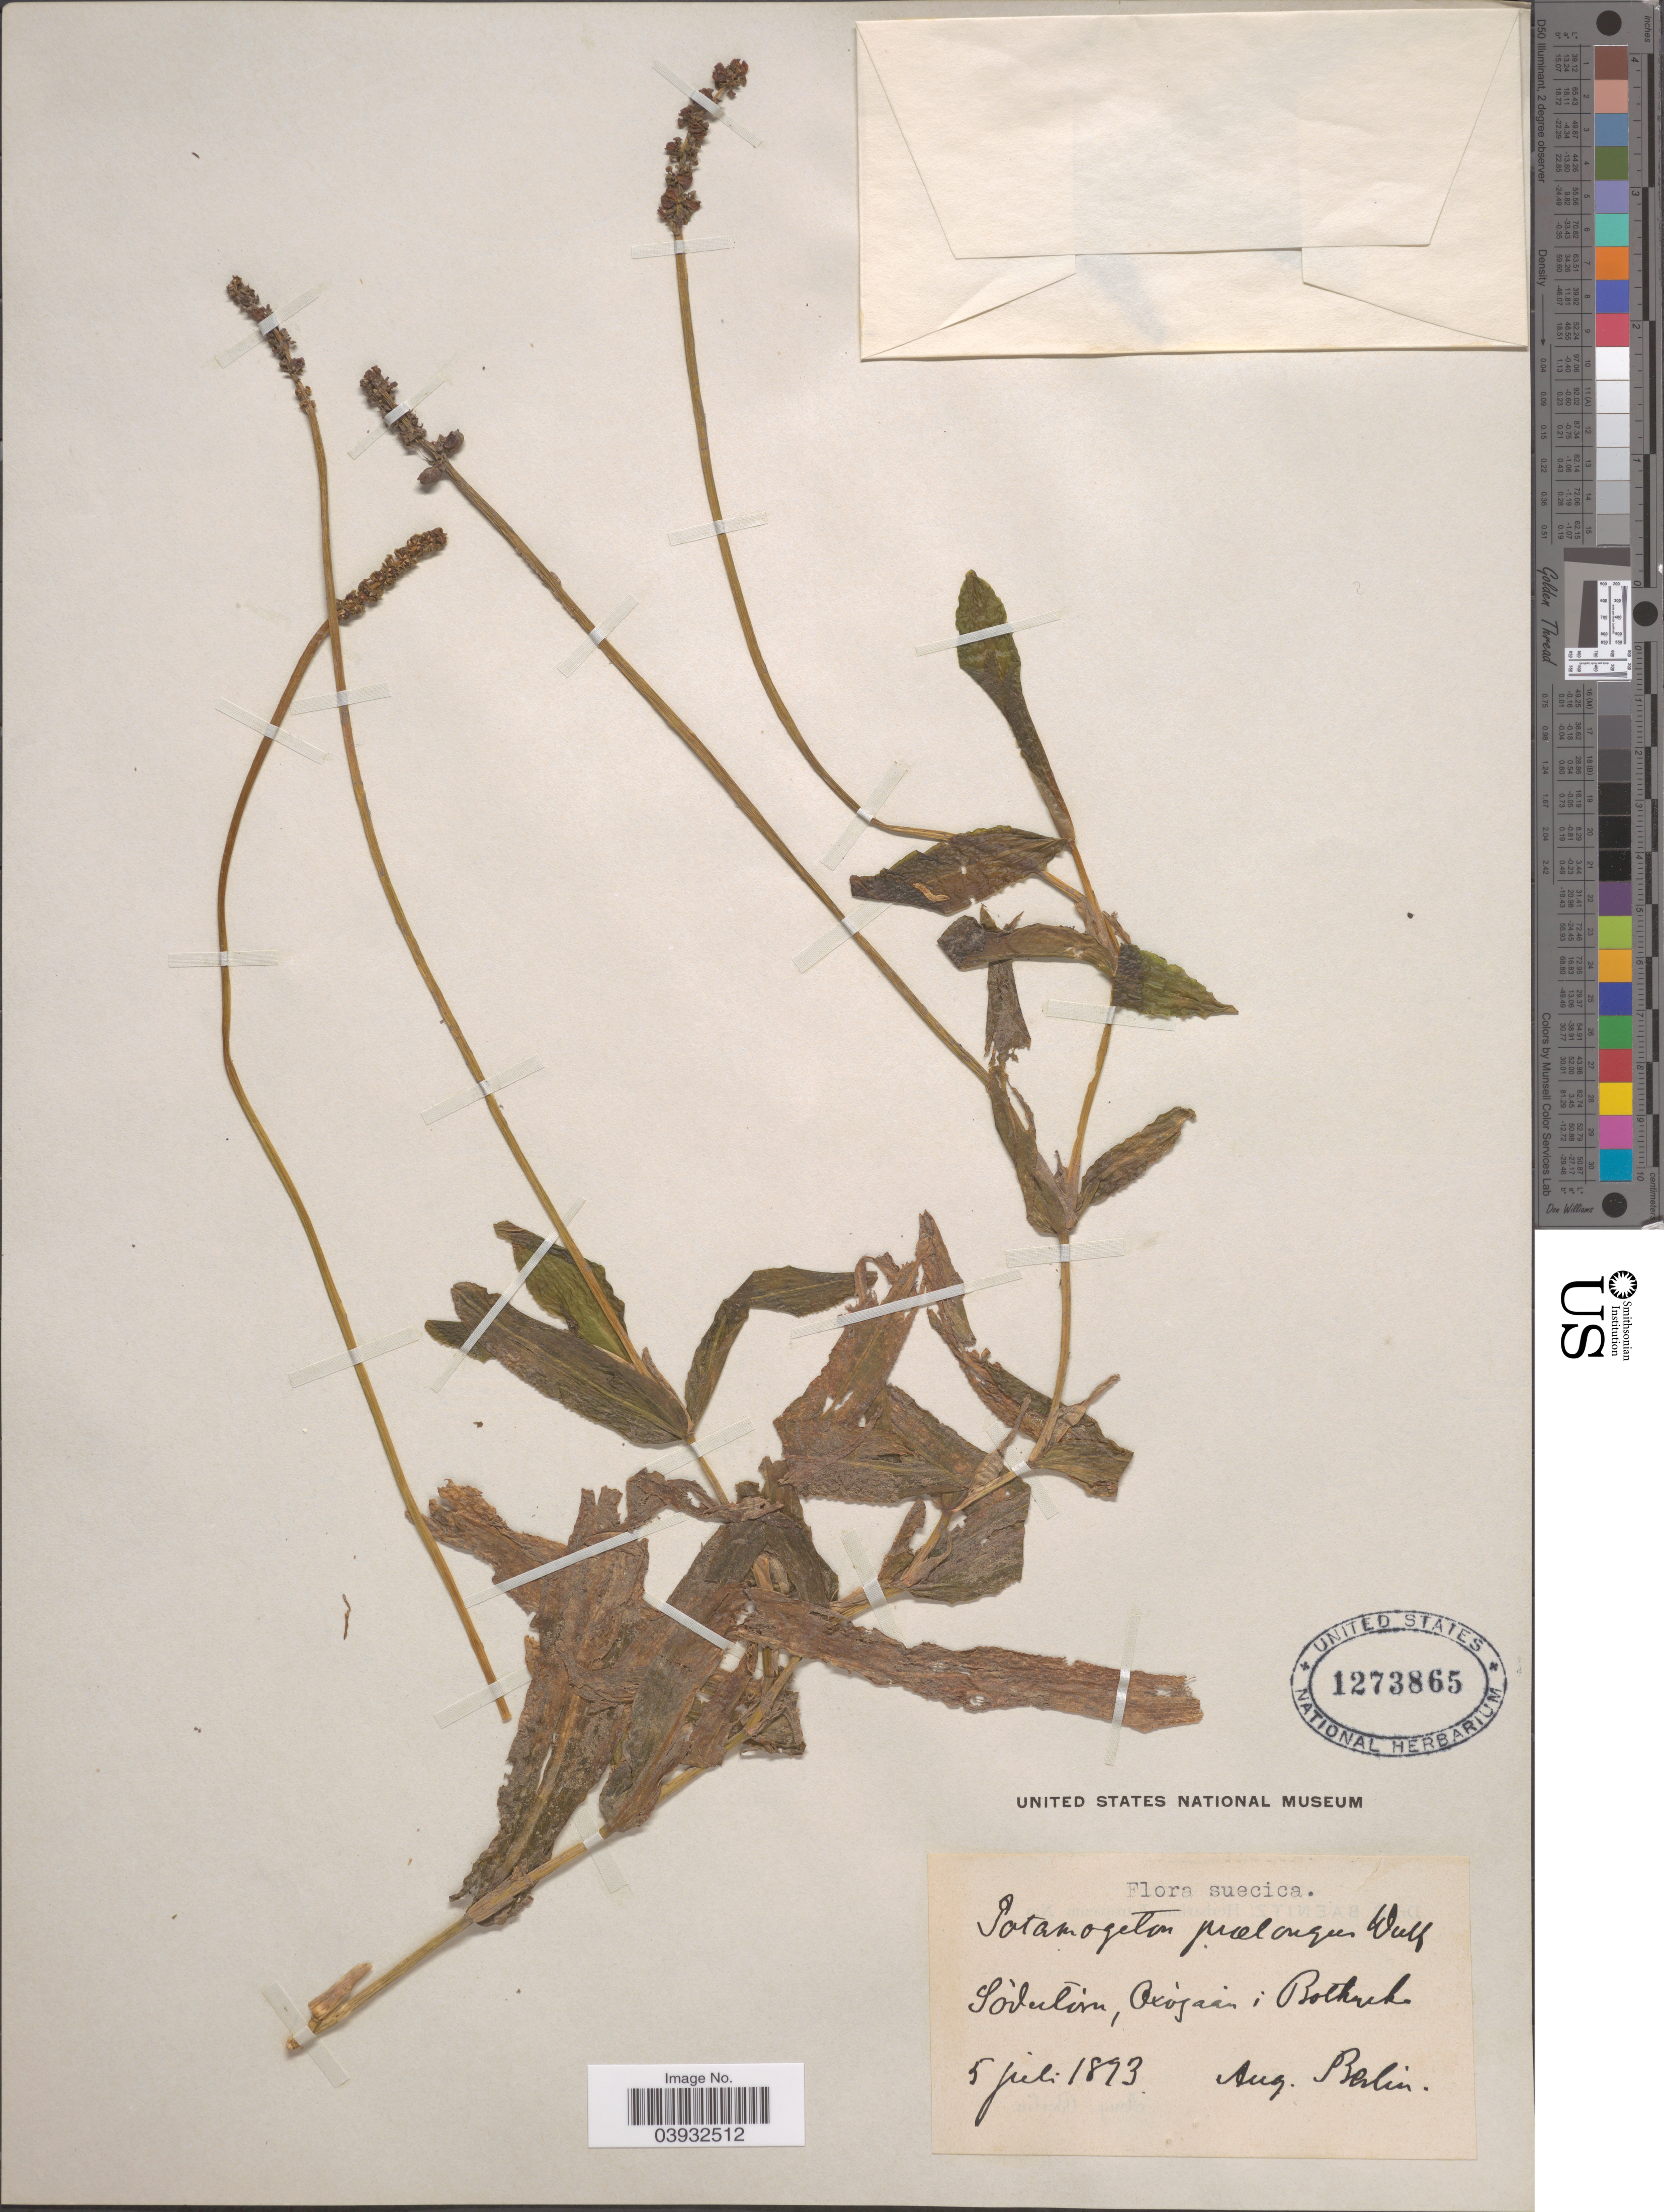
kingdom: Plantae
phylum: Tracheophyta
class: Liliopsida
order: Alismatales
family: Potamogetonaceae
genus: Potamogeton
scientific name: Potamogeton praelongus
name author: Wulfen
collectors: A. Berlin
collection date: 1893-07-05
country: Sweden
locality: Suecica. Sodermalm, Oxojaan i Botkyrka.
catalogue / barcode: US 1273865